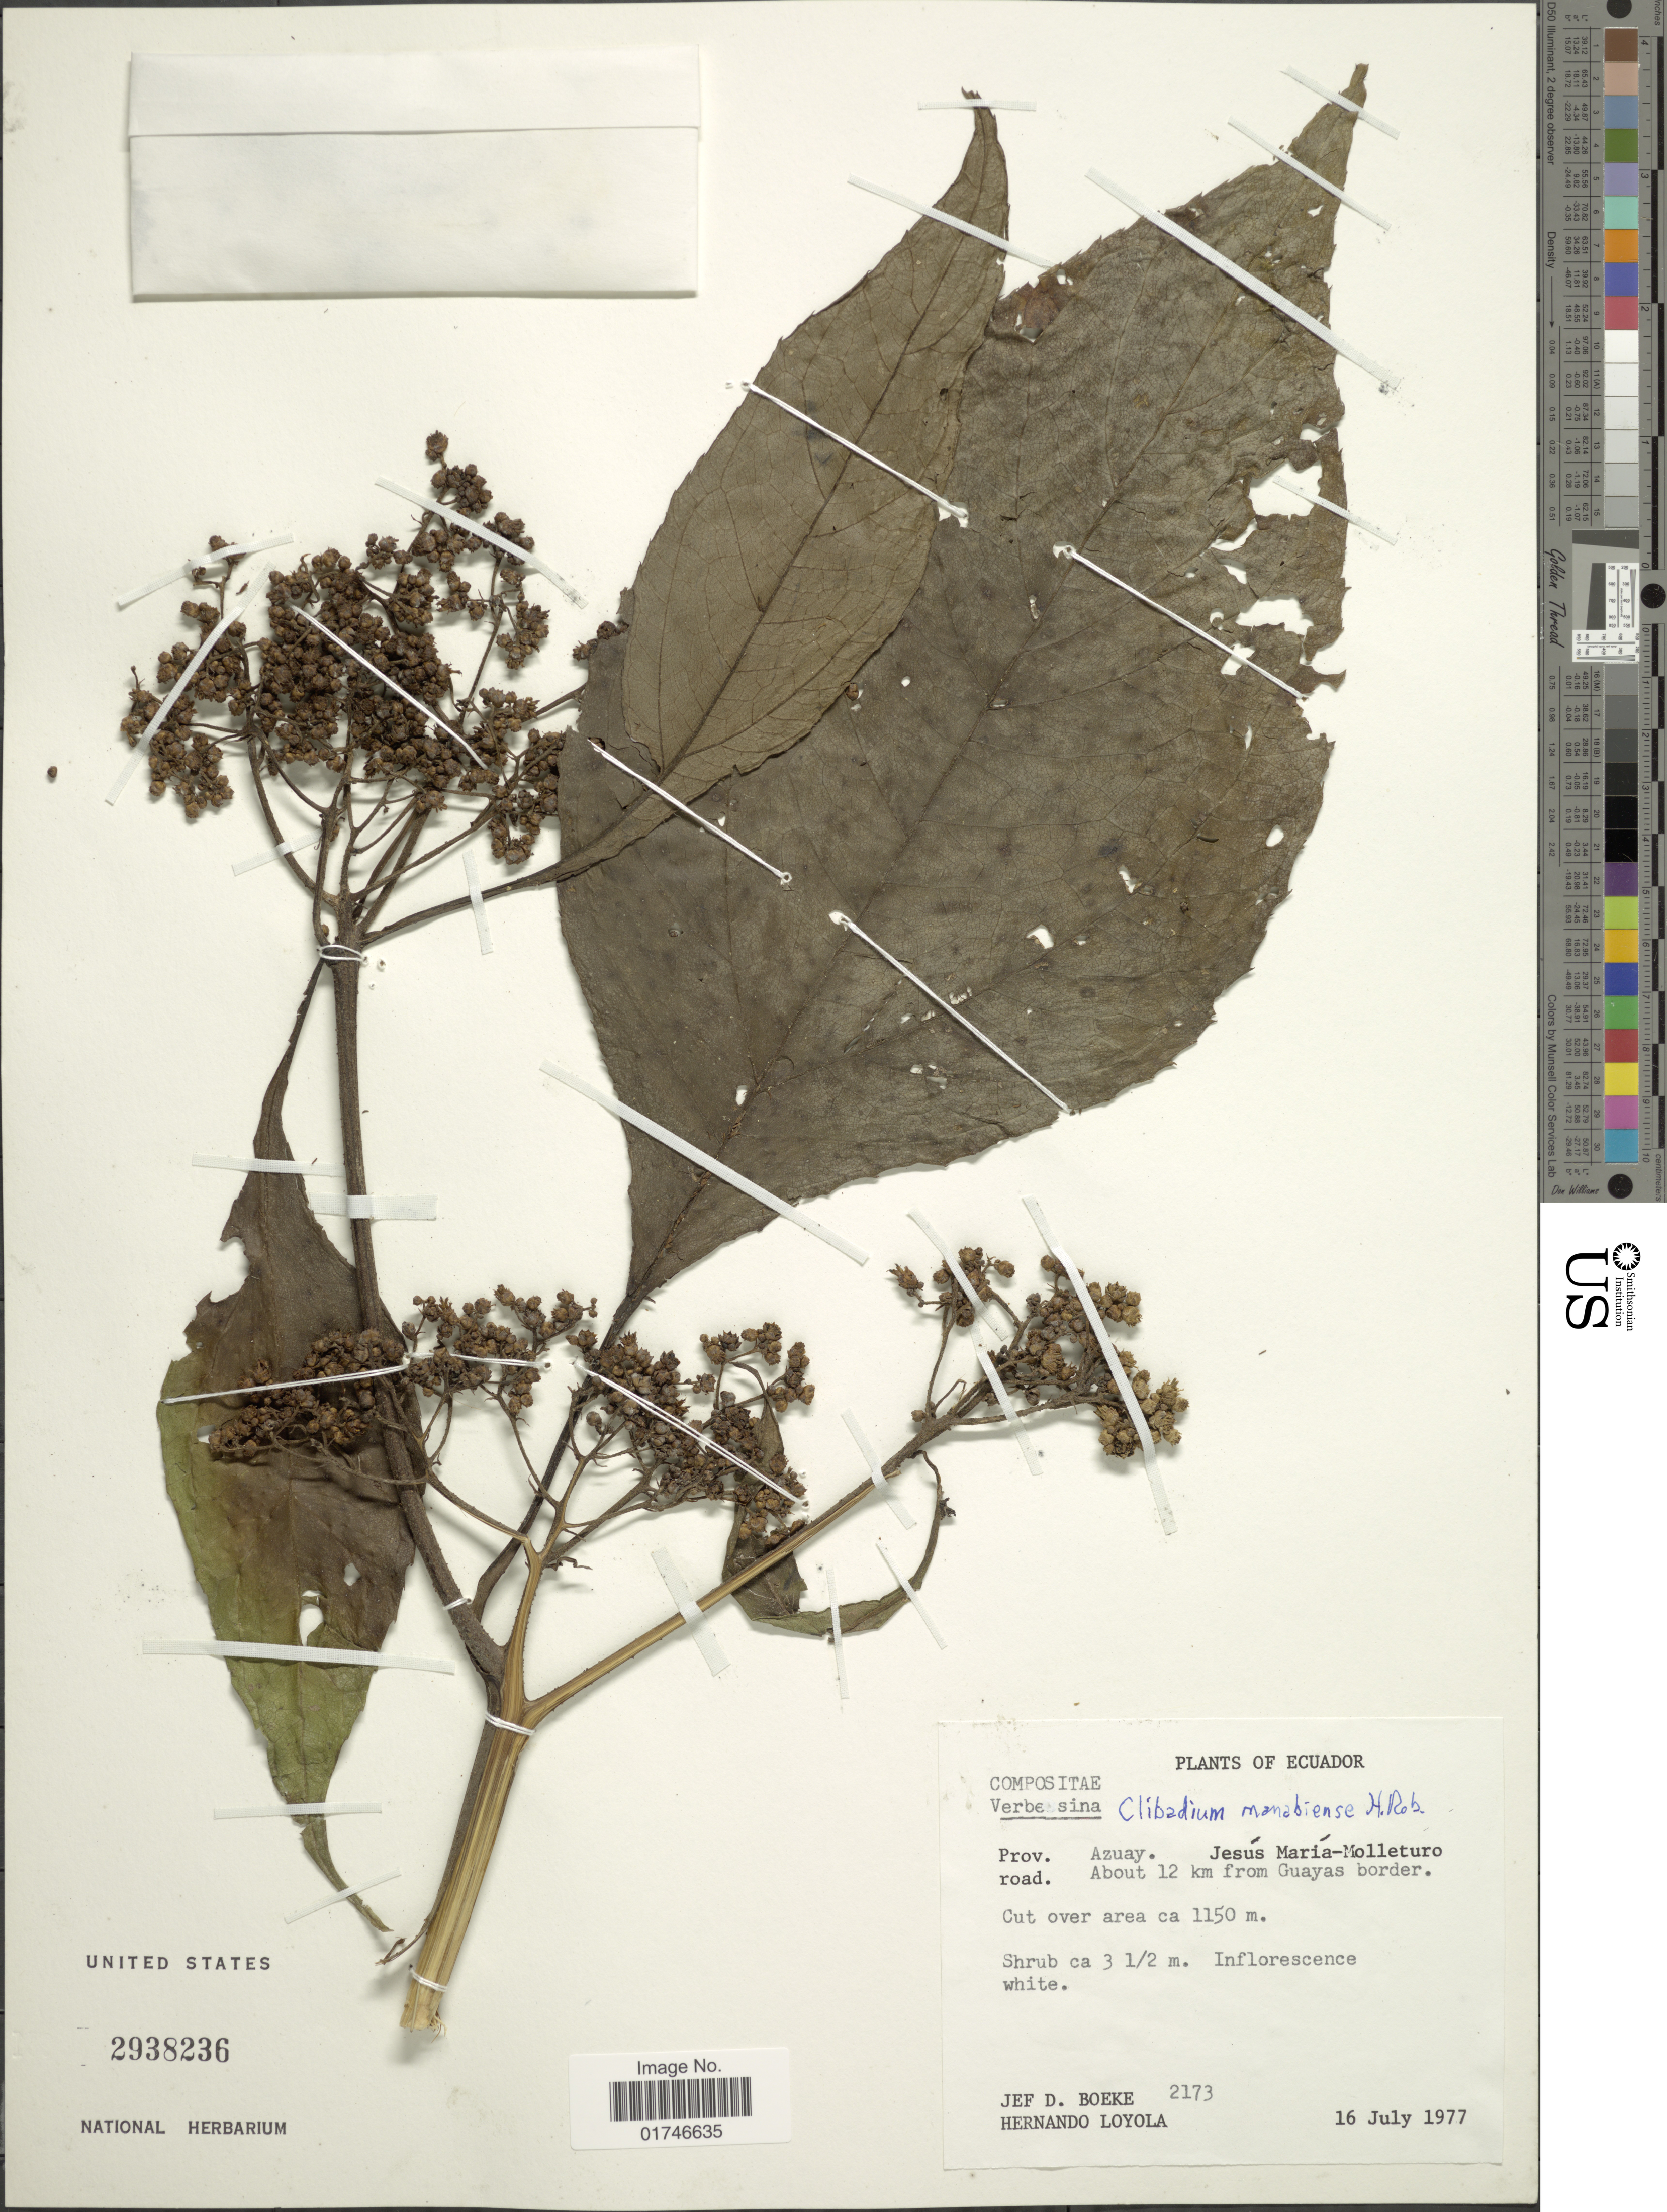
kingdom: Plantae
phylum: Tracheophyta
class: Magnoliopsida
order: Asterales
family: Asteraceae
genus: Clibadium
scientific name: Clibadium manabiense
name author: H. Rob.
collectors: J. D. Boeke & H. Loyola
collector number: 2173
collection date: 1977-07-16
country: Ecuador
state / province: Azuay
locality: Jesus Maria-Molleturo road.About 12 km from Guayas border.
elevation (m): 1150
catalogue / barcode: US 2938236